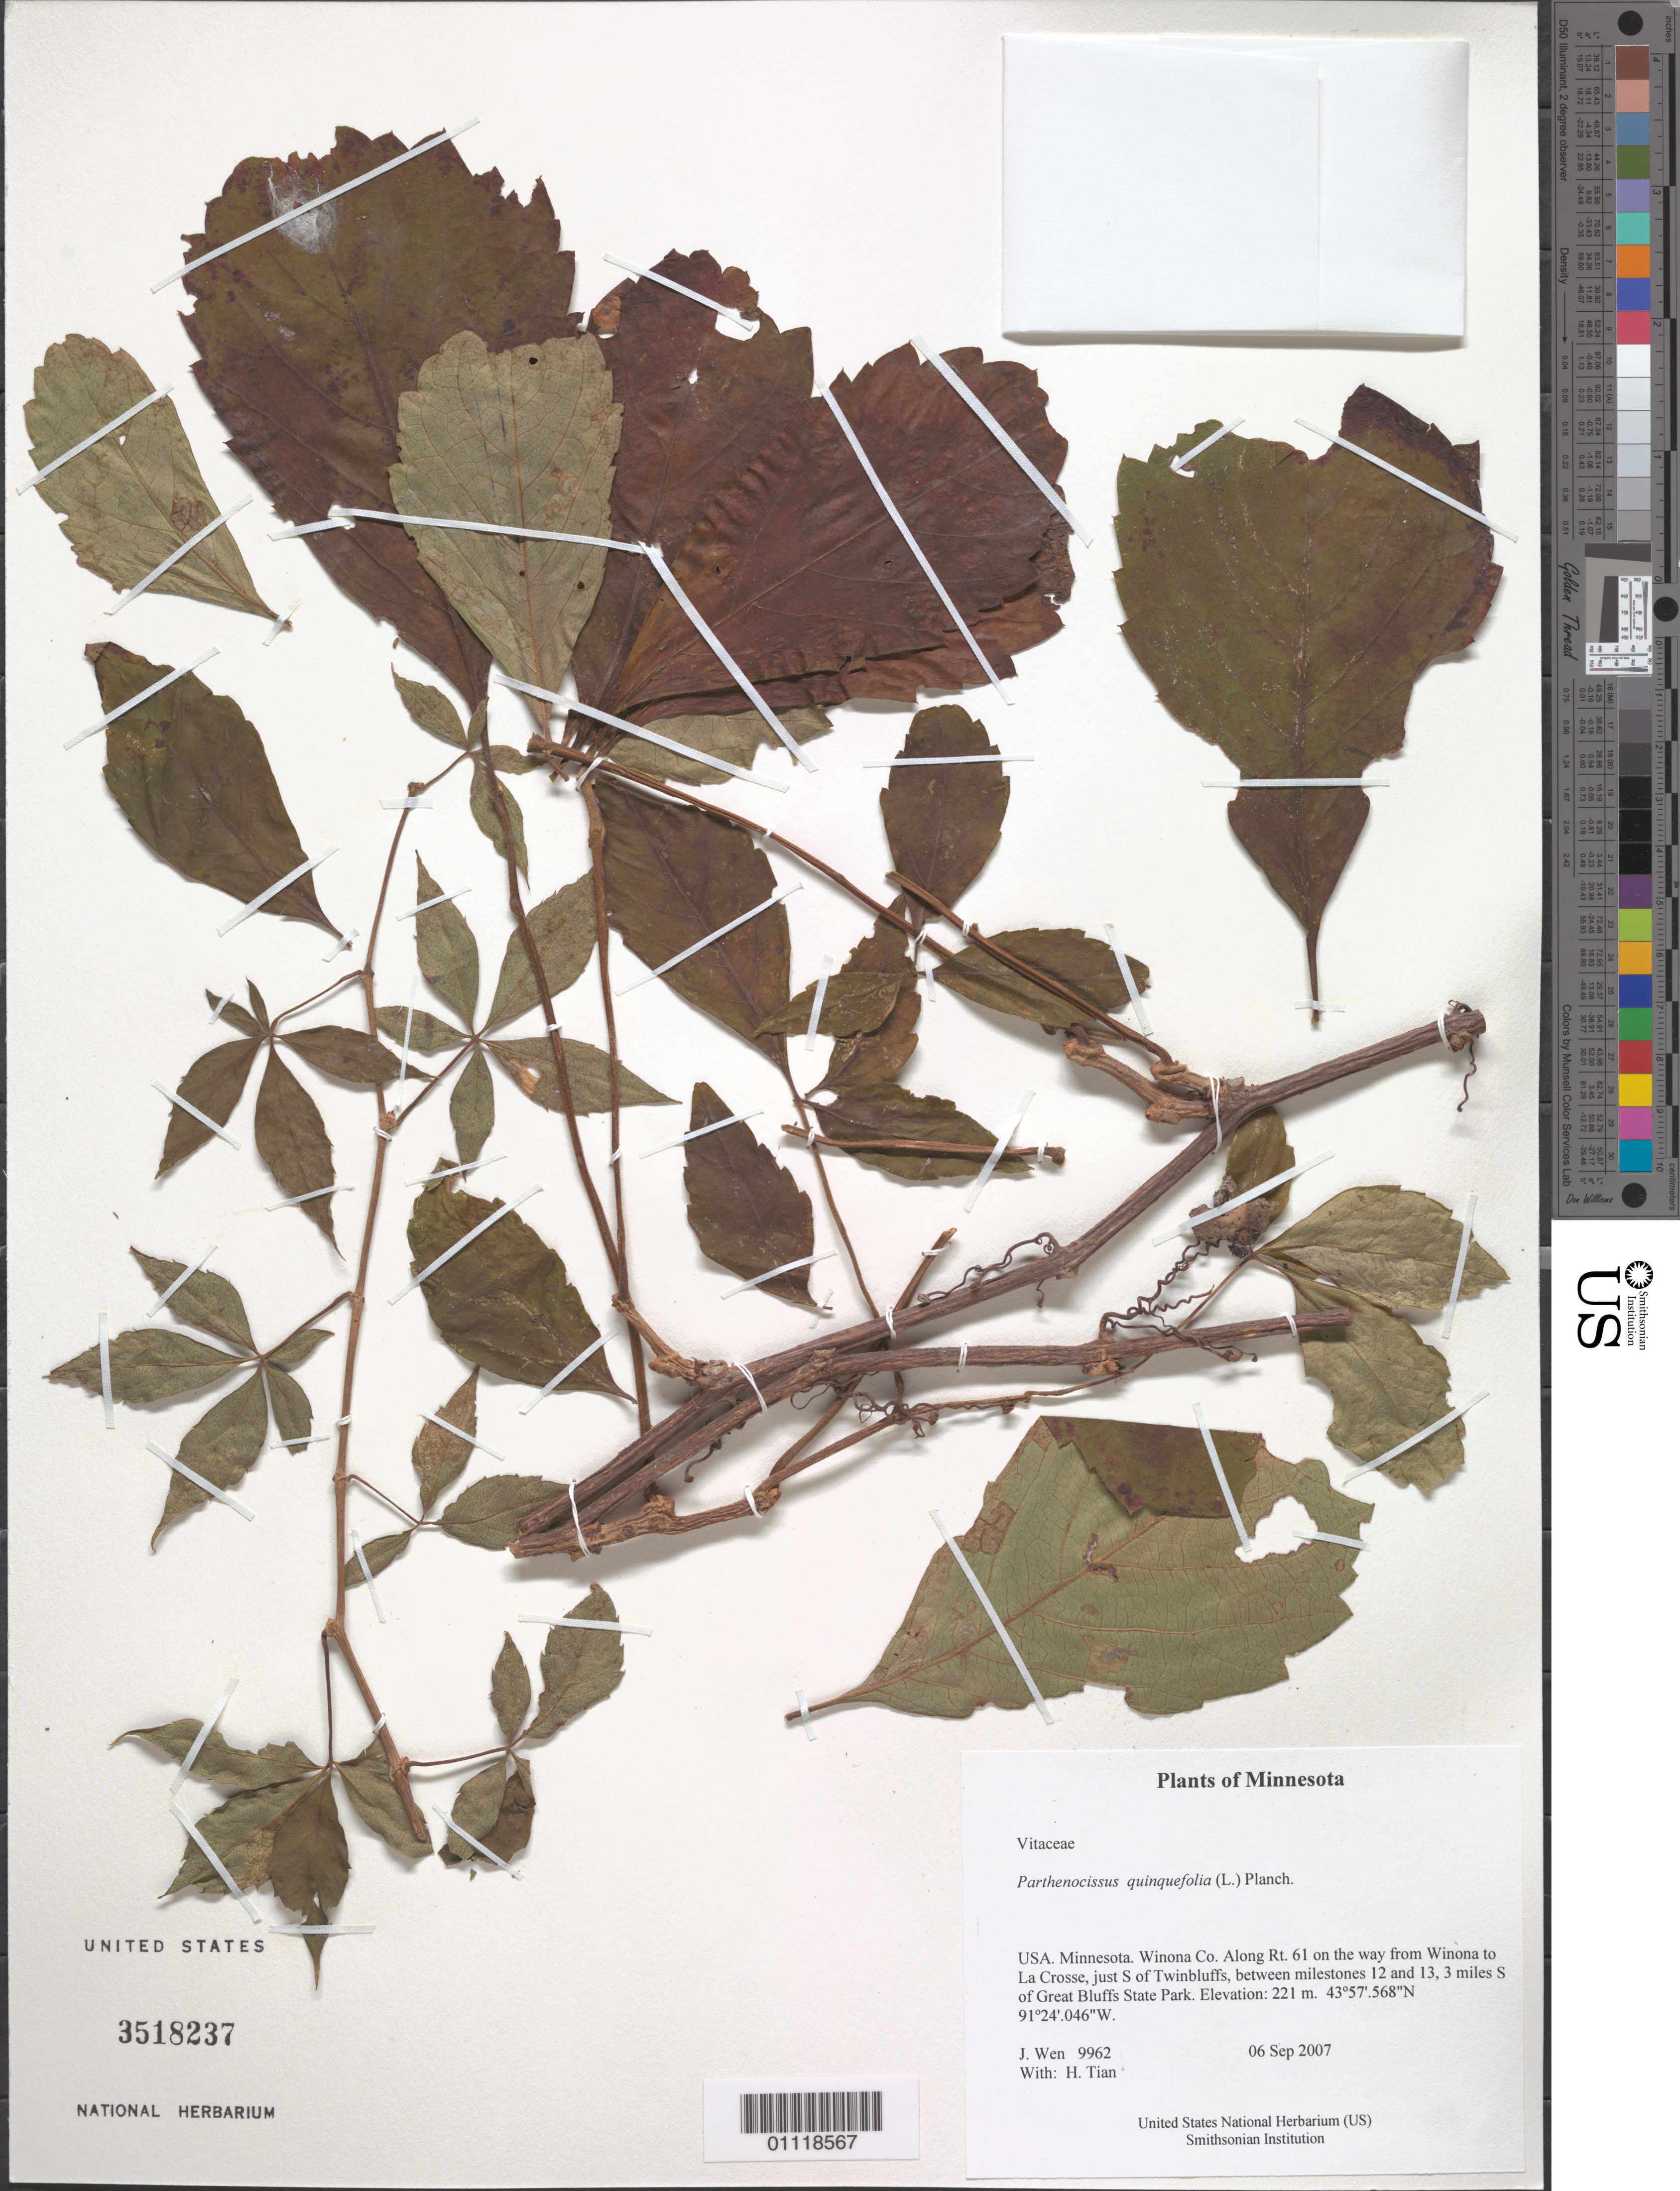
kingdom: Plantae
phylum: Tracheophyta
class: Magnoliopsida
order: Vitales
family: Vitaceae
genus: Parthenocissus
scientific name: Parthenocissus quinquefolia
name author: (L.) Planch.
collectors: J. Wen & H. Tian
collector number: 9962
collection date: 2007-09-28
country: United States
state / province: Minnesota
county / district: Winona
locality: Along Rt 61 on the way from Winona to La Crosse, just S of Twinbluffs, between milestones 12 and 13. # mi S of Great Bluffs State Park.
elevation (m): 221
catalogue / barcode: US 3518237